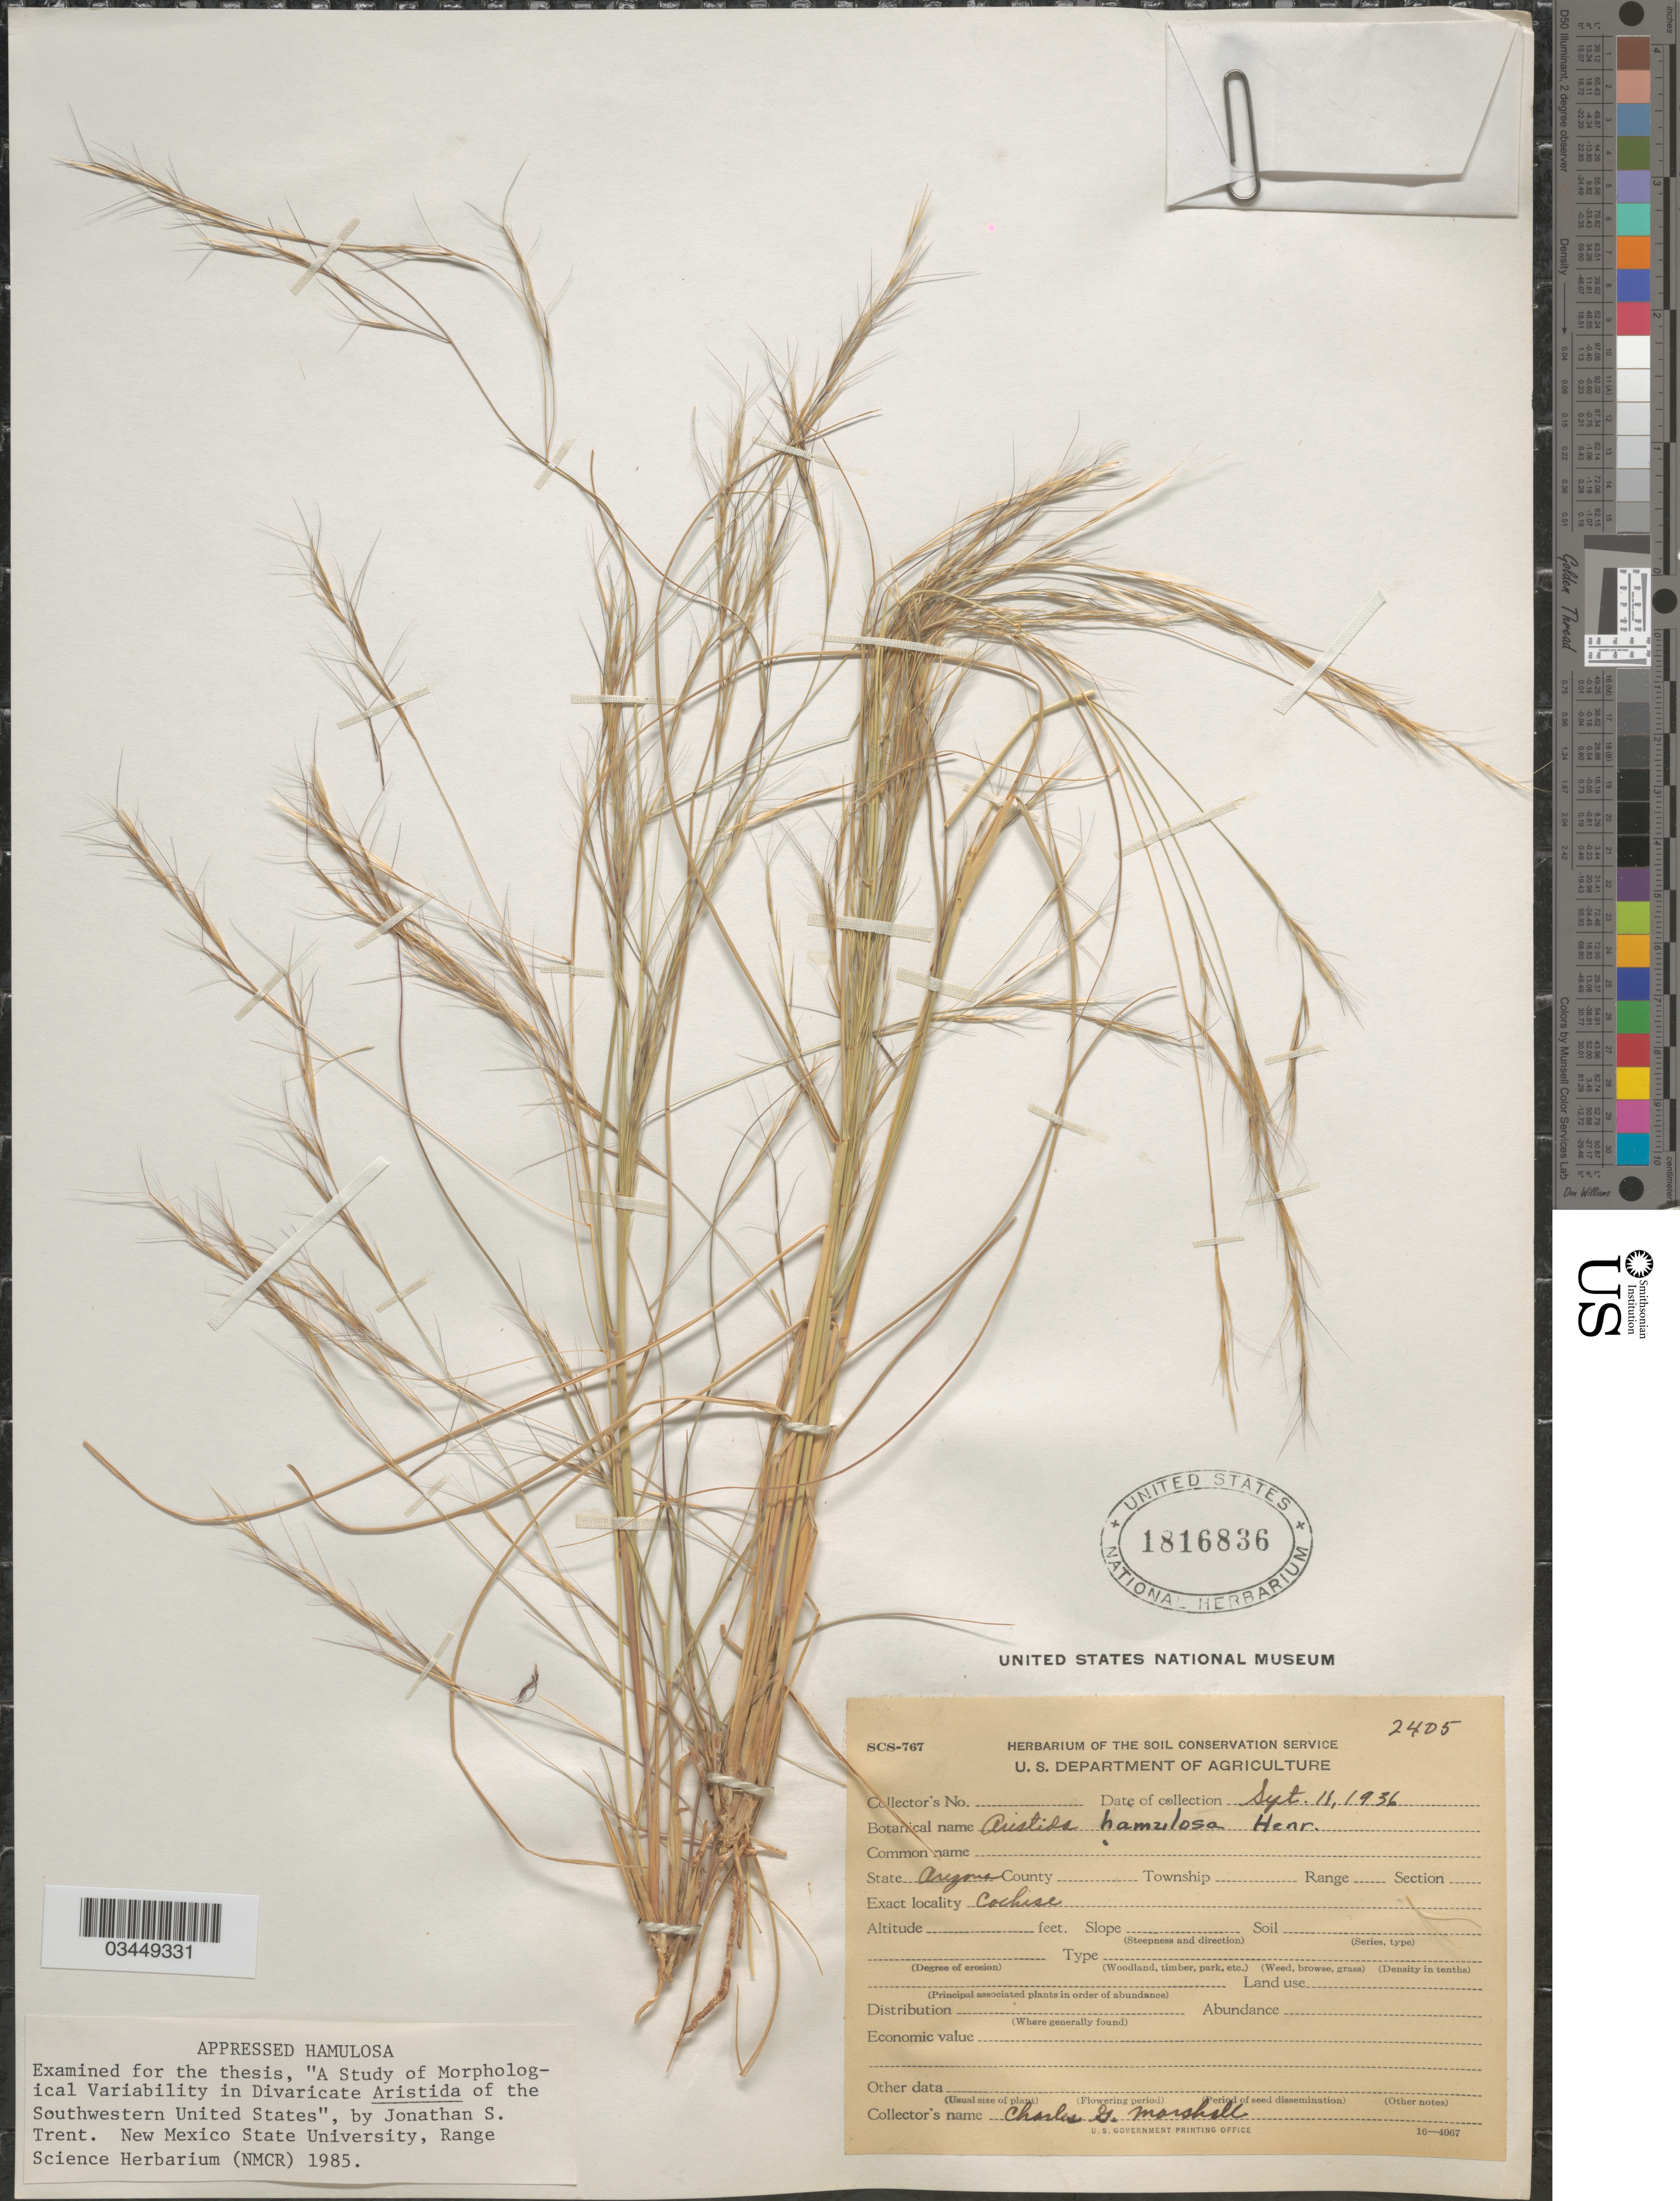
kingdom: Plantae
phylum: Tracheophyta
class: Liliopsida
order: Poales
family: Poaceae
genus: Aristida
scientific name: Aristida hamulosa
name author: Henr.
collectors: C. D. Marshall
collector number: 2405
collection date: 1936-09-11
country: United States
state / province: Arizona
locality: Cochise.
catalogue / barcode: US 1816836